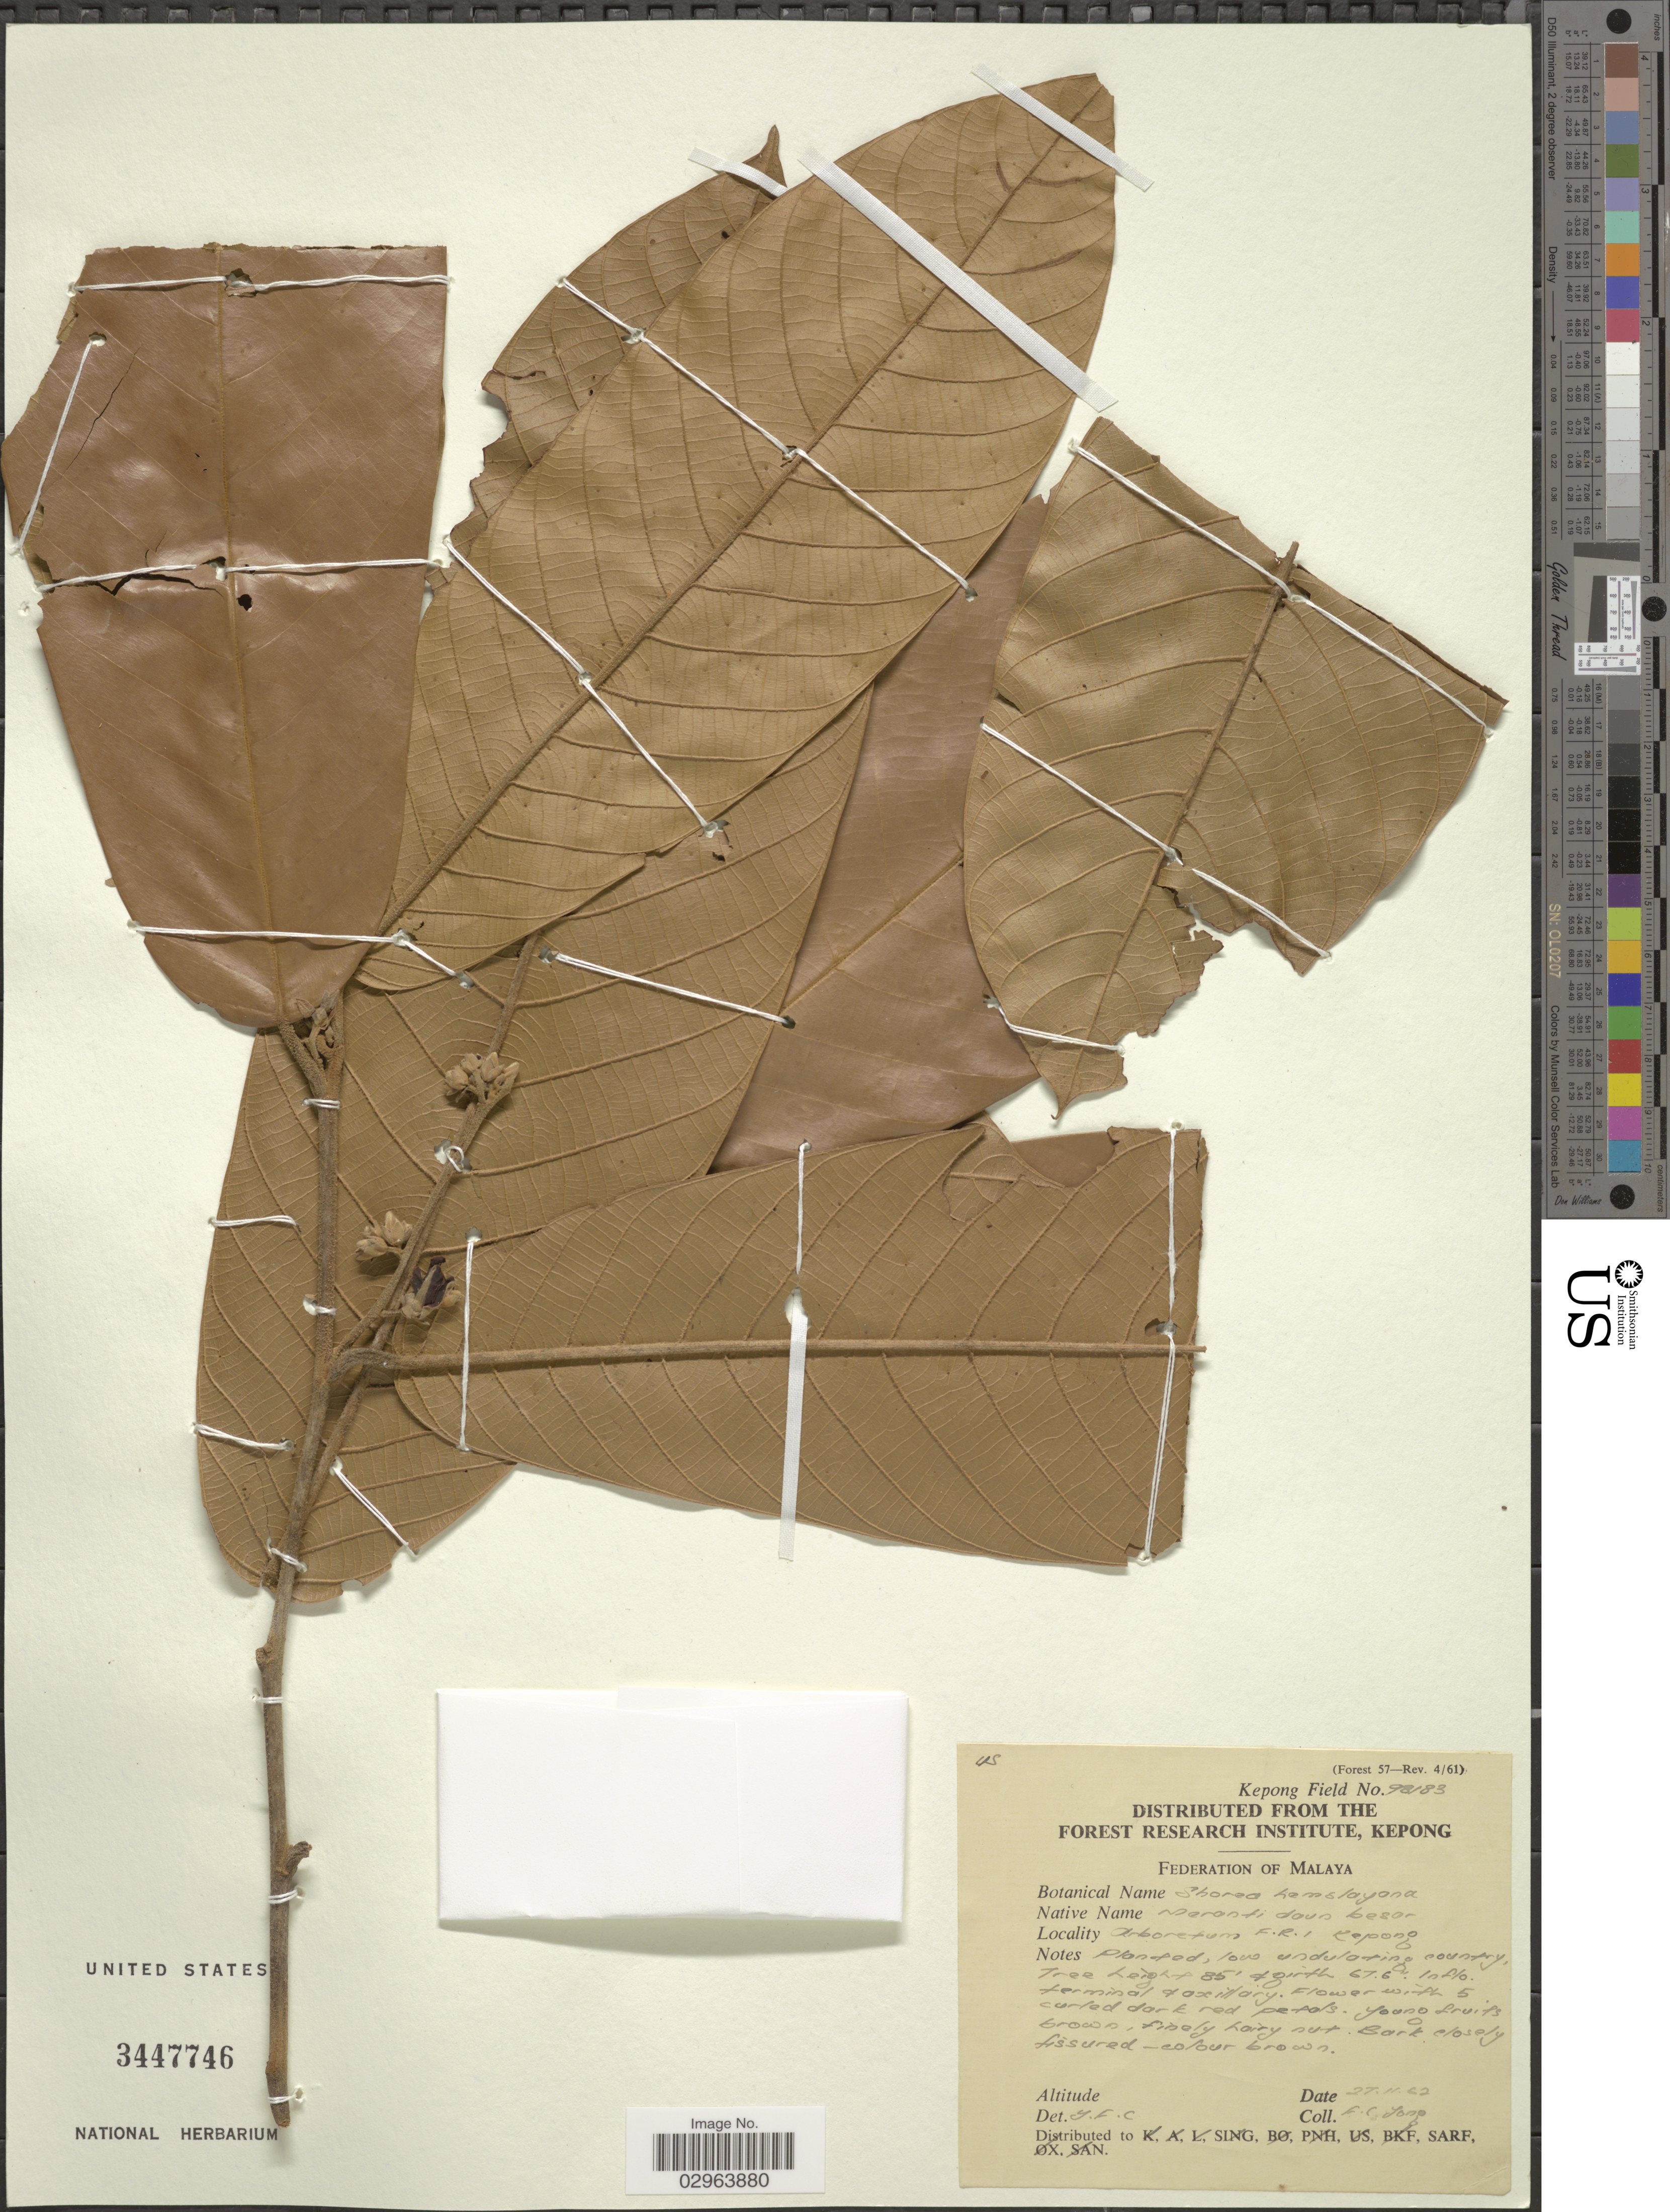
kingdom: Plantae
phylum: Tracheophyta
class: Magnoliopsida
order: Malvales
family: Dipterocarpaceae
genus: Rubroshorea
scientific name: Rubroshorea hemsleyana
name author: (King) P.S. Ashton & J. Heck.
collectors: F. Yong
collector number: Kepong Field 98183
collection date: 1962-11-27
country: Malaysia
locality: Federation of Malaya. Arboretum F.R.I. Kepong.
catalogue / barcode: US 3447746